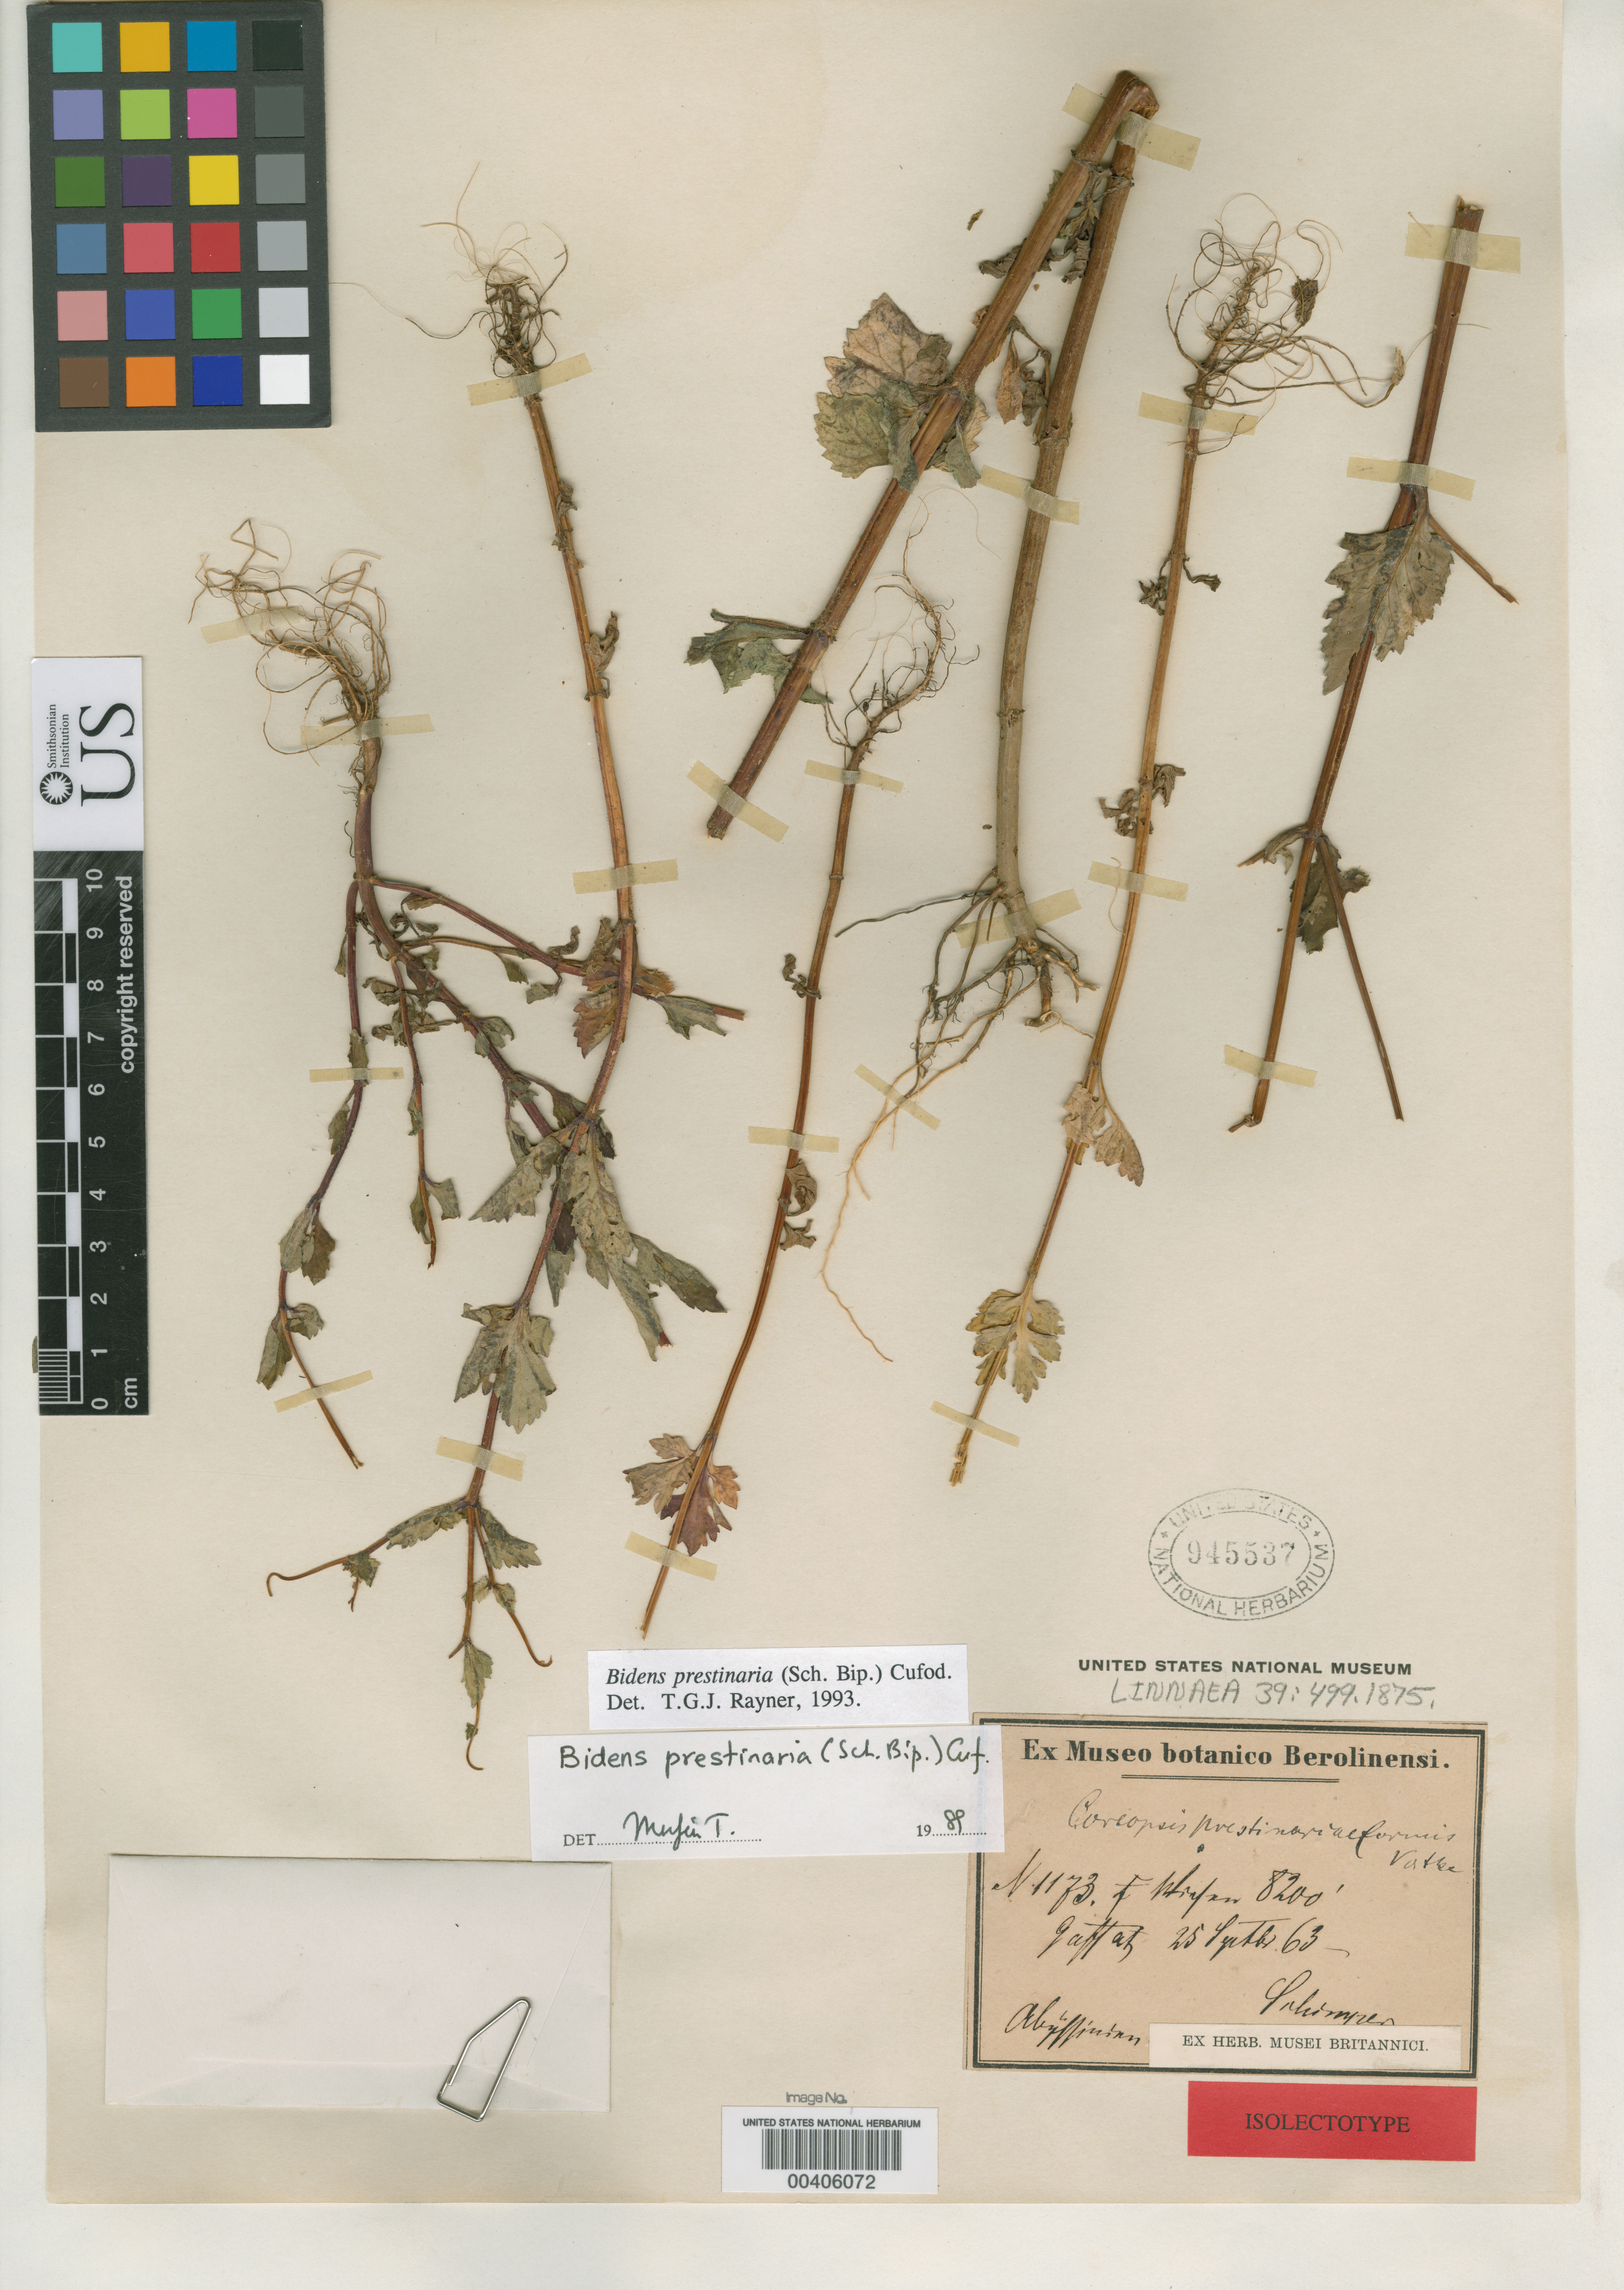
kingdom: Plantae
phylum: Tracheophyta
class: Magnoliopsida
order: Asterales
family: Asteraceae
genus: Coreopsis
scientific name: Coreopsis prestinariaeformis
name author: Vatke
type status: Isotype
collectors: G. W. Schimper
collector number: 1173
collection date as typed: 25 Sep 1863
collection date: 1863-09-25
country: Ethiopia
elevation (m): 2499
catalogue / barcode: US 945537